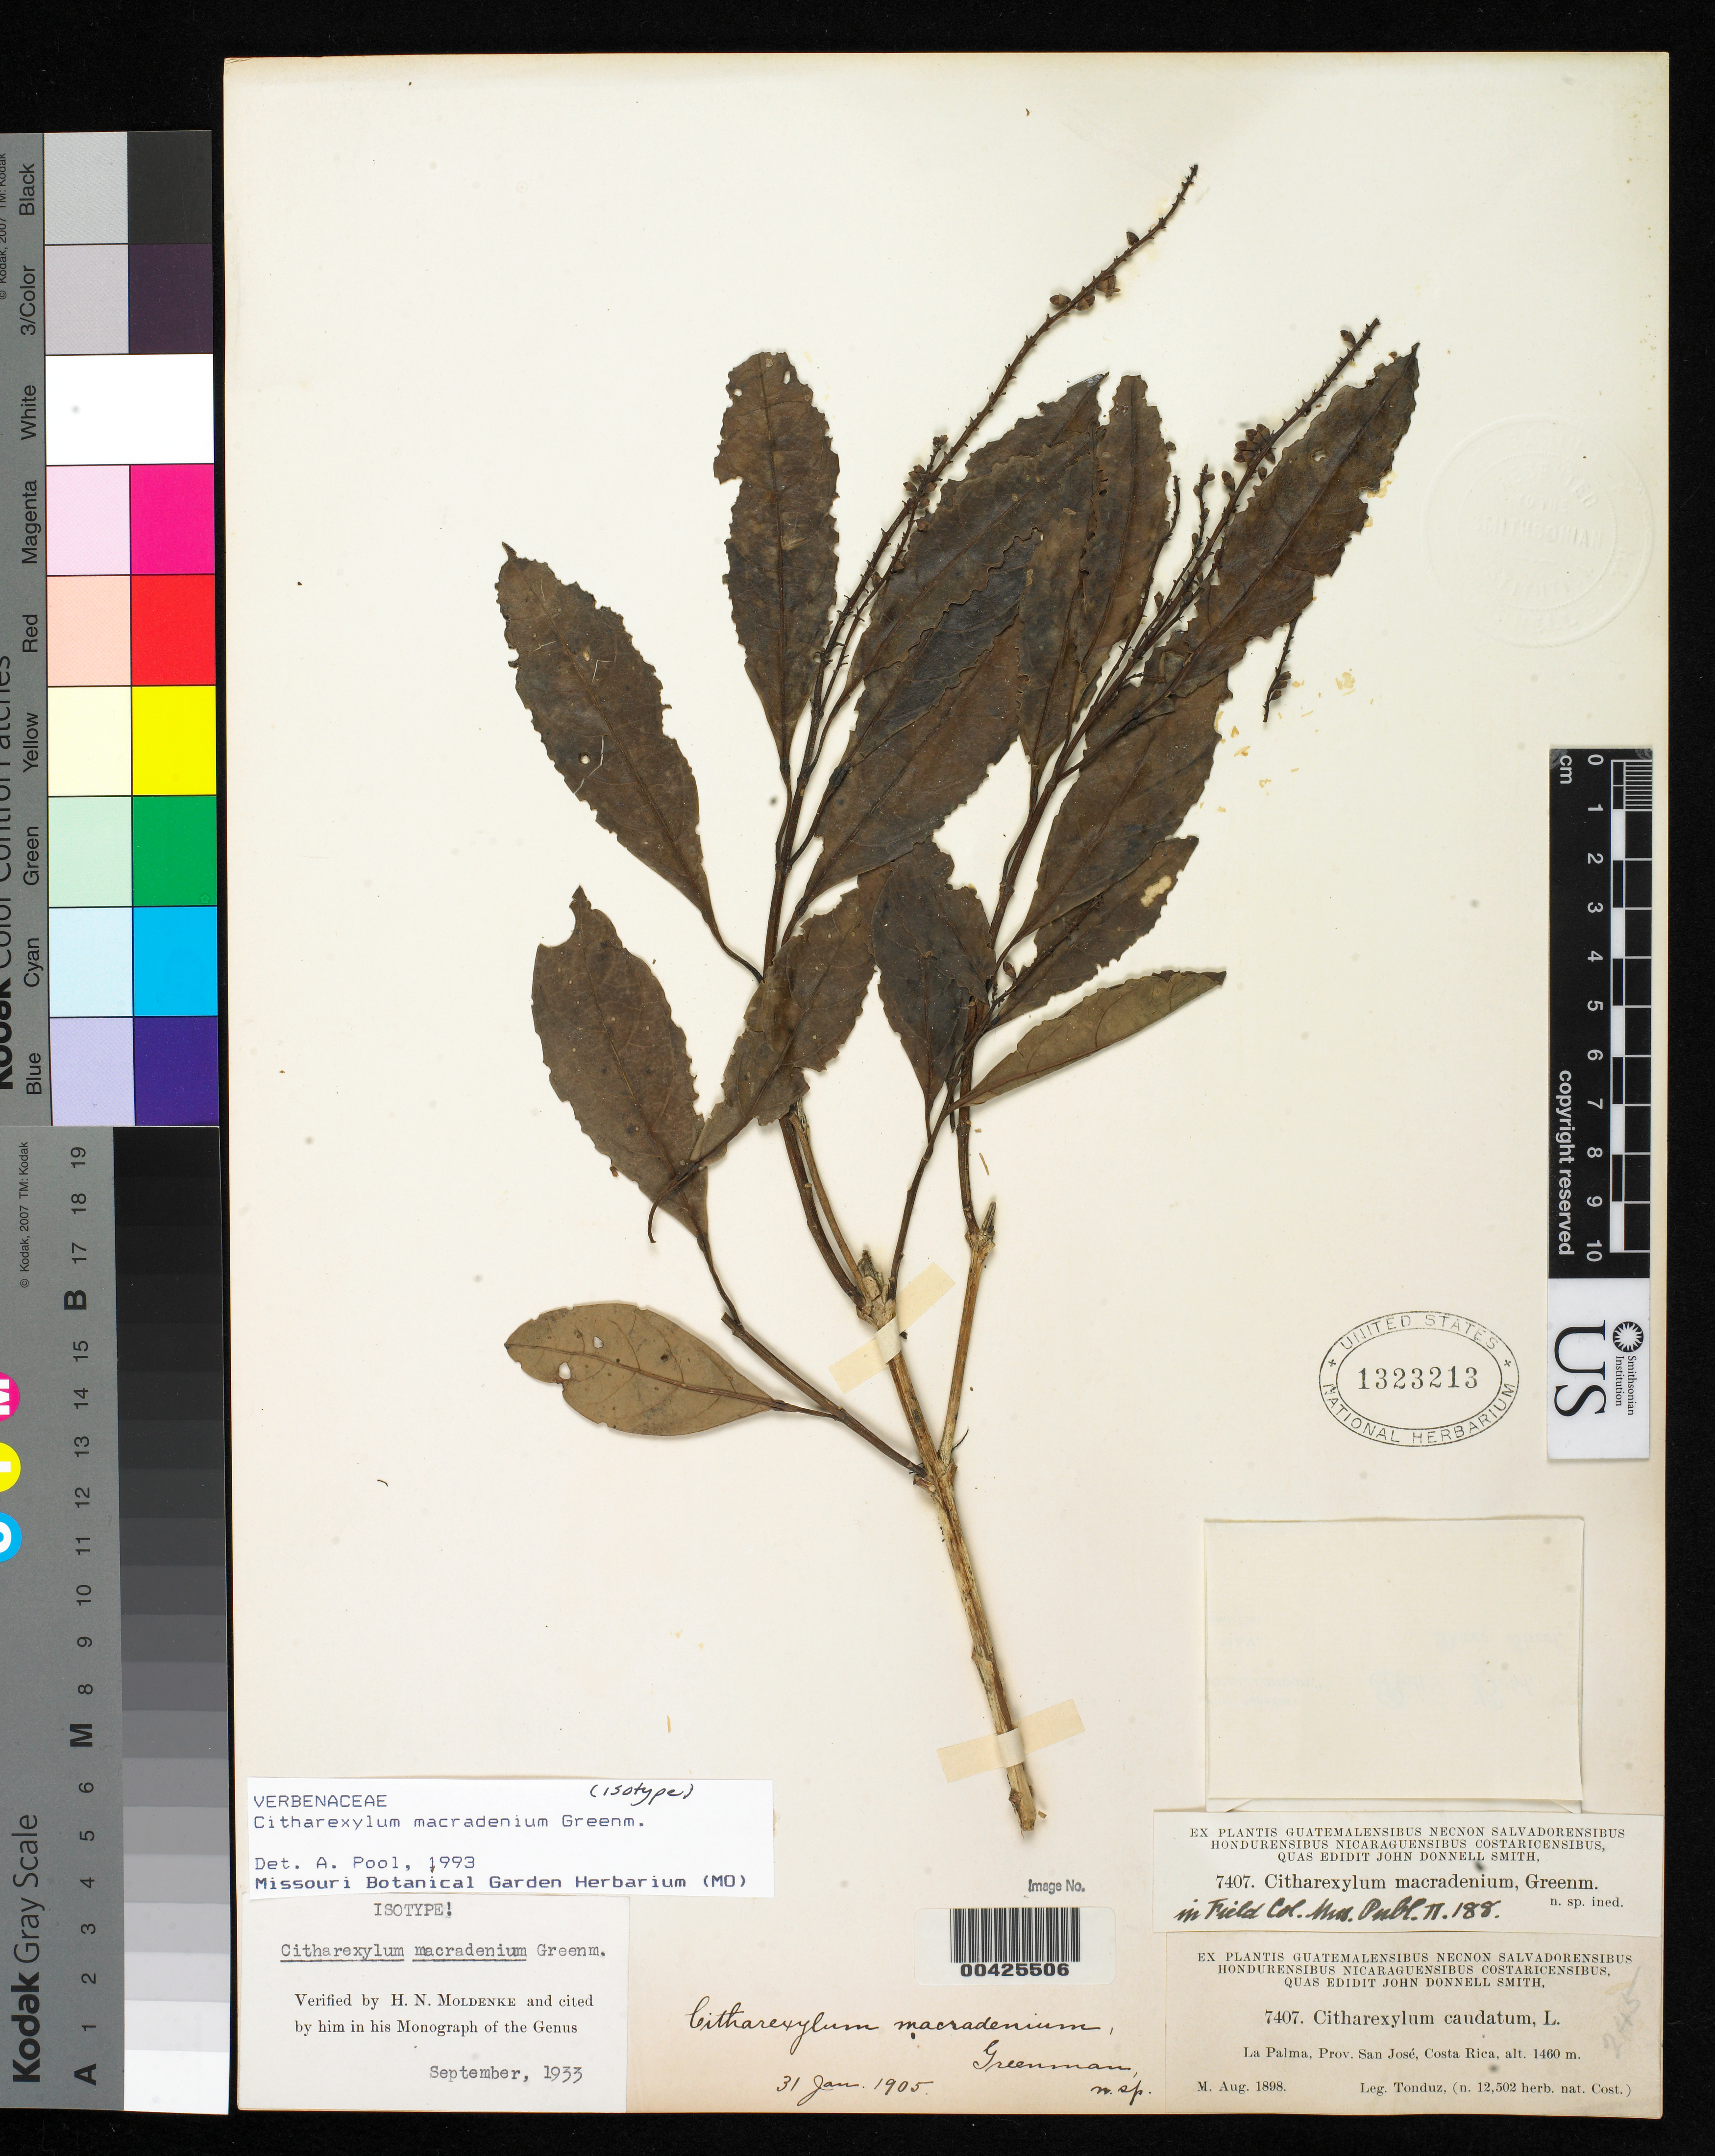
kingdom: Plantae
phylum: Tracheophyta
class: Magnoliopsida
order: Lamiales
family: Verbenaceae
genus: Citharexylum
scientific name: Citharexylum macradenium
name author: Greenm.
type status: Isolectotype; Isosyntype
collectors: A. Tonduz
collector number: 12502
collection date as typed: Aug 1898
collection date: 1898-08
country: Costa Rica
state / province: San José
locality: La Palma.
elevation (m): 1460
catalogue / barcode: US 1323213